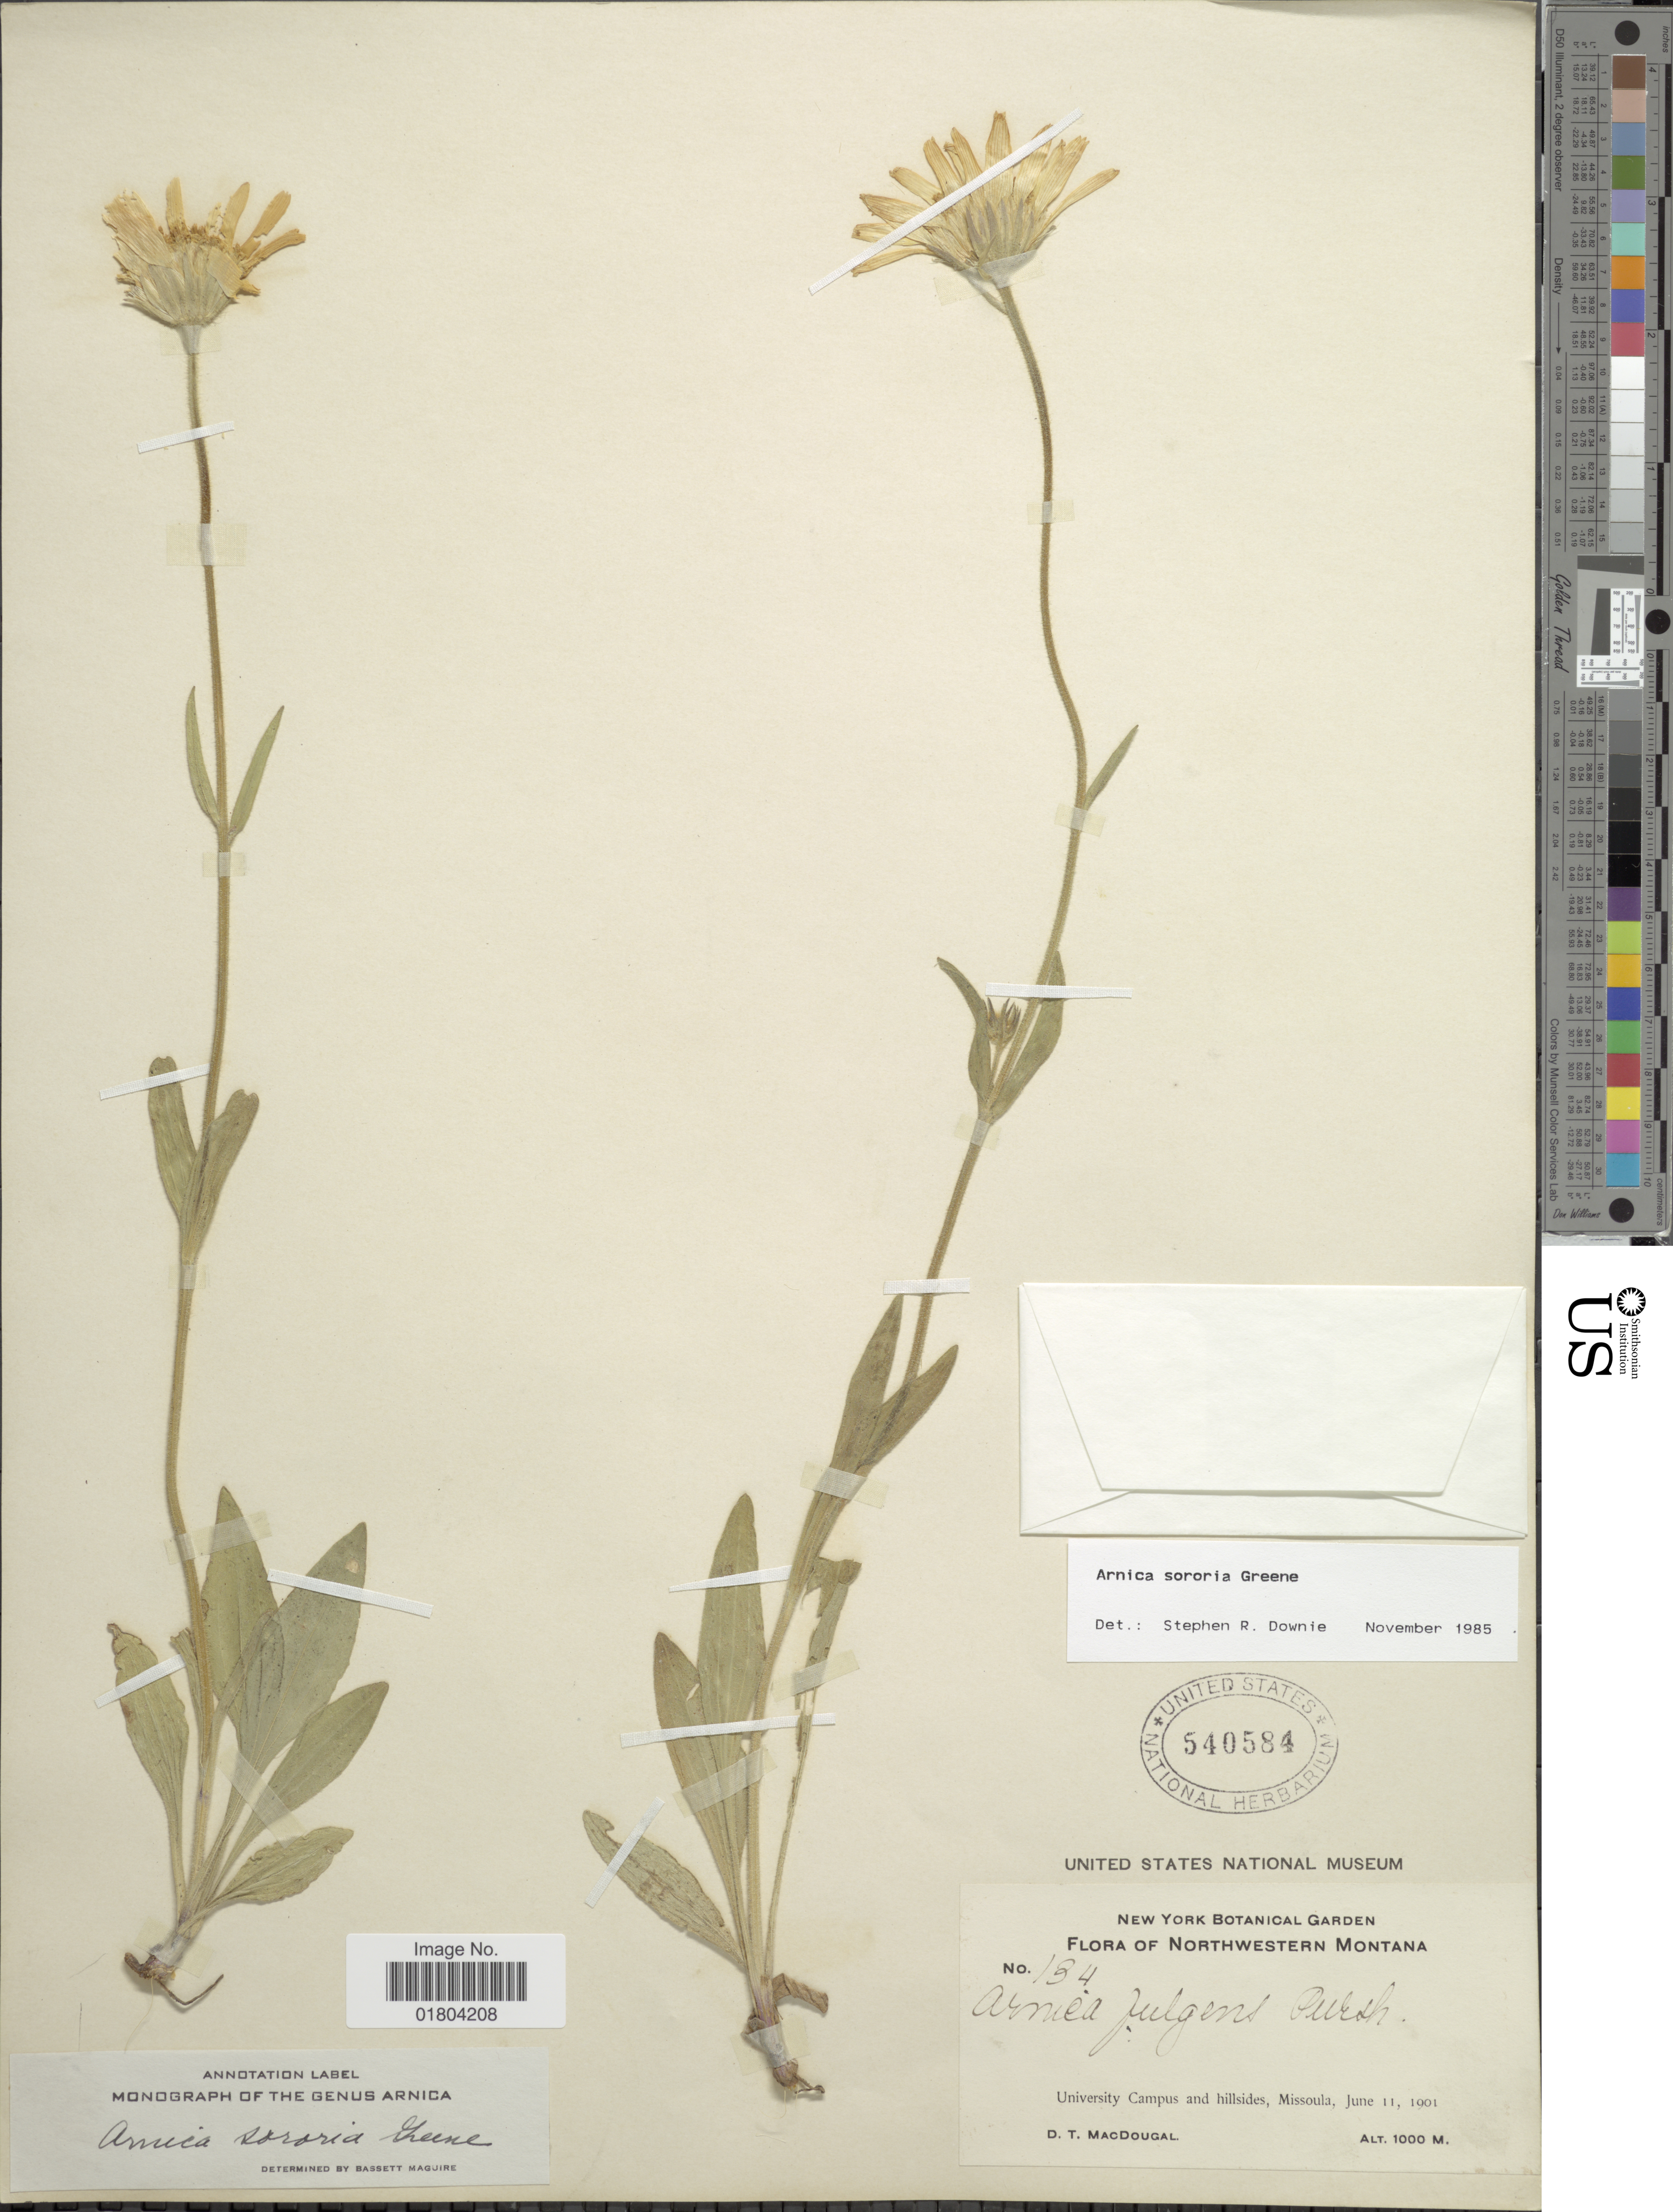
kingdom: Plantae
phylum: Tracheophyta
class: Magnoliopsida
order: Asterales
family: Asteraceae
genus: Arnica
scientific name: Arnica sororia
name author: Greene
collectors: D. T. MacDougal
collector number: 134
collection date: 1901-06-11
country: United States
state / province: Montana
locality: Northwestern Montana, University Campus and hillsides, Missoula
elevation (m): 1000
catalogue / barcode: US 540584